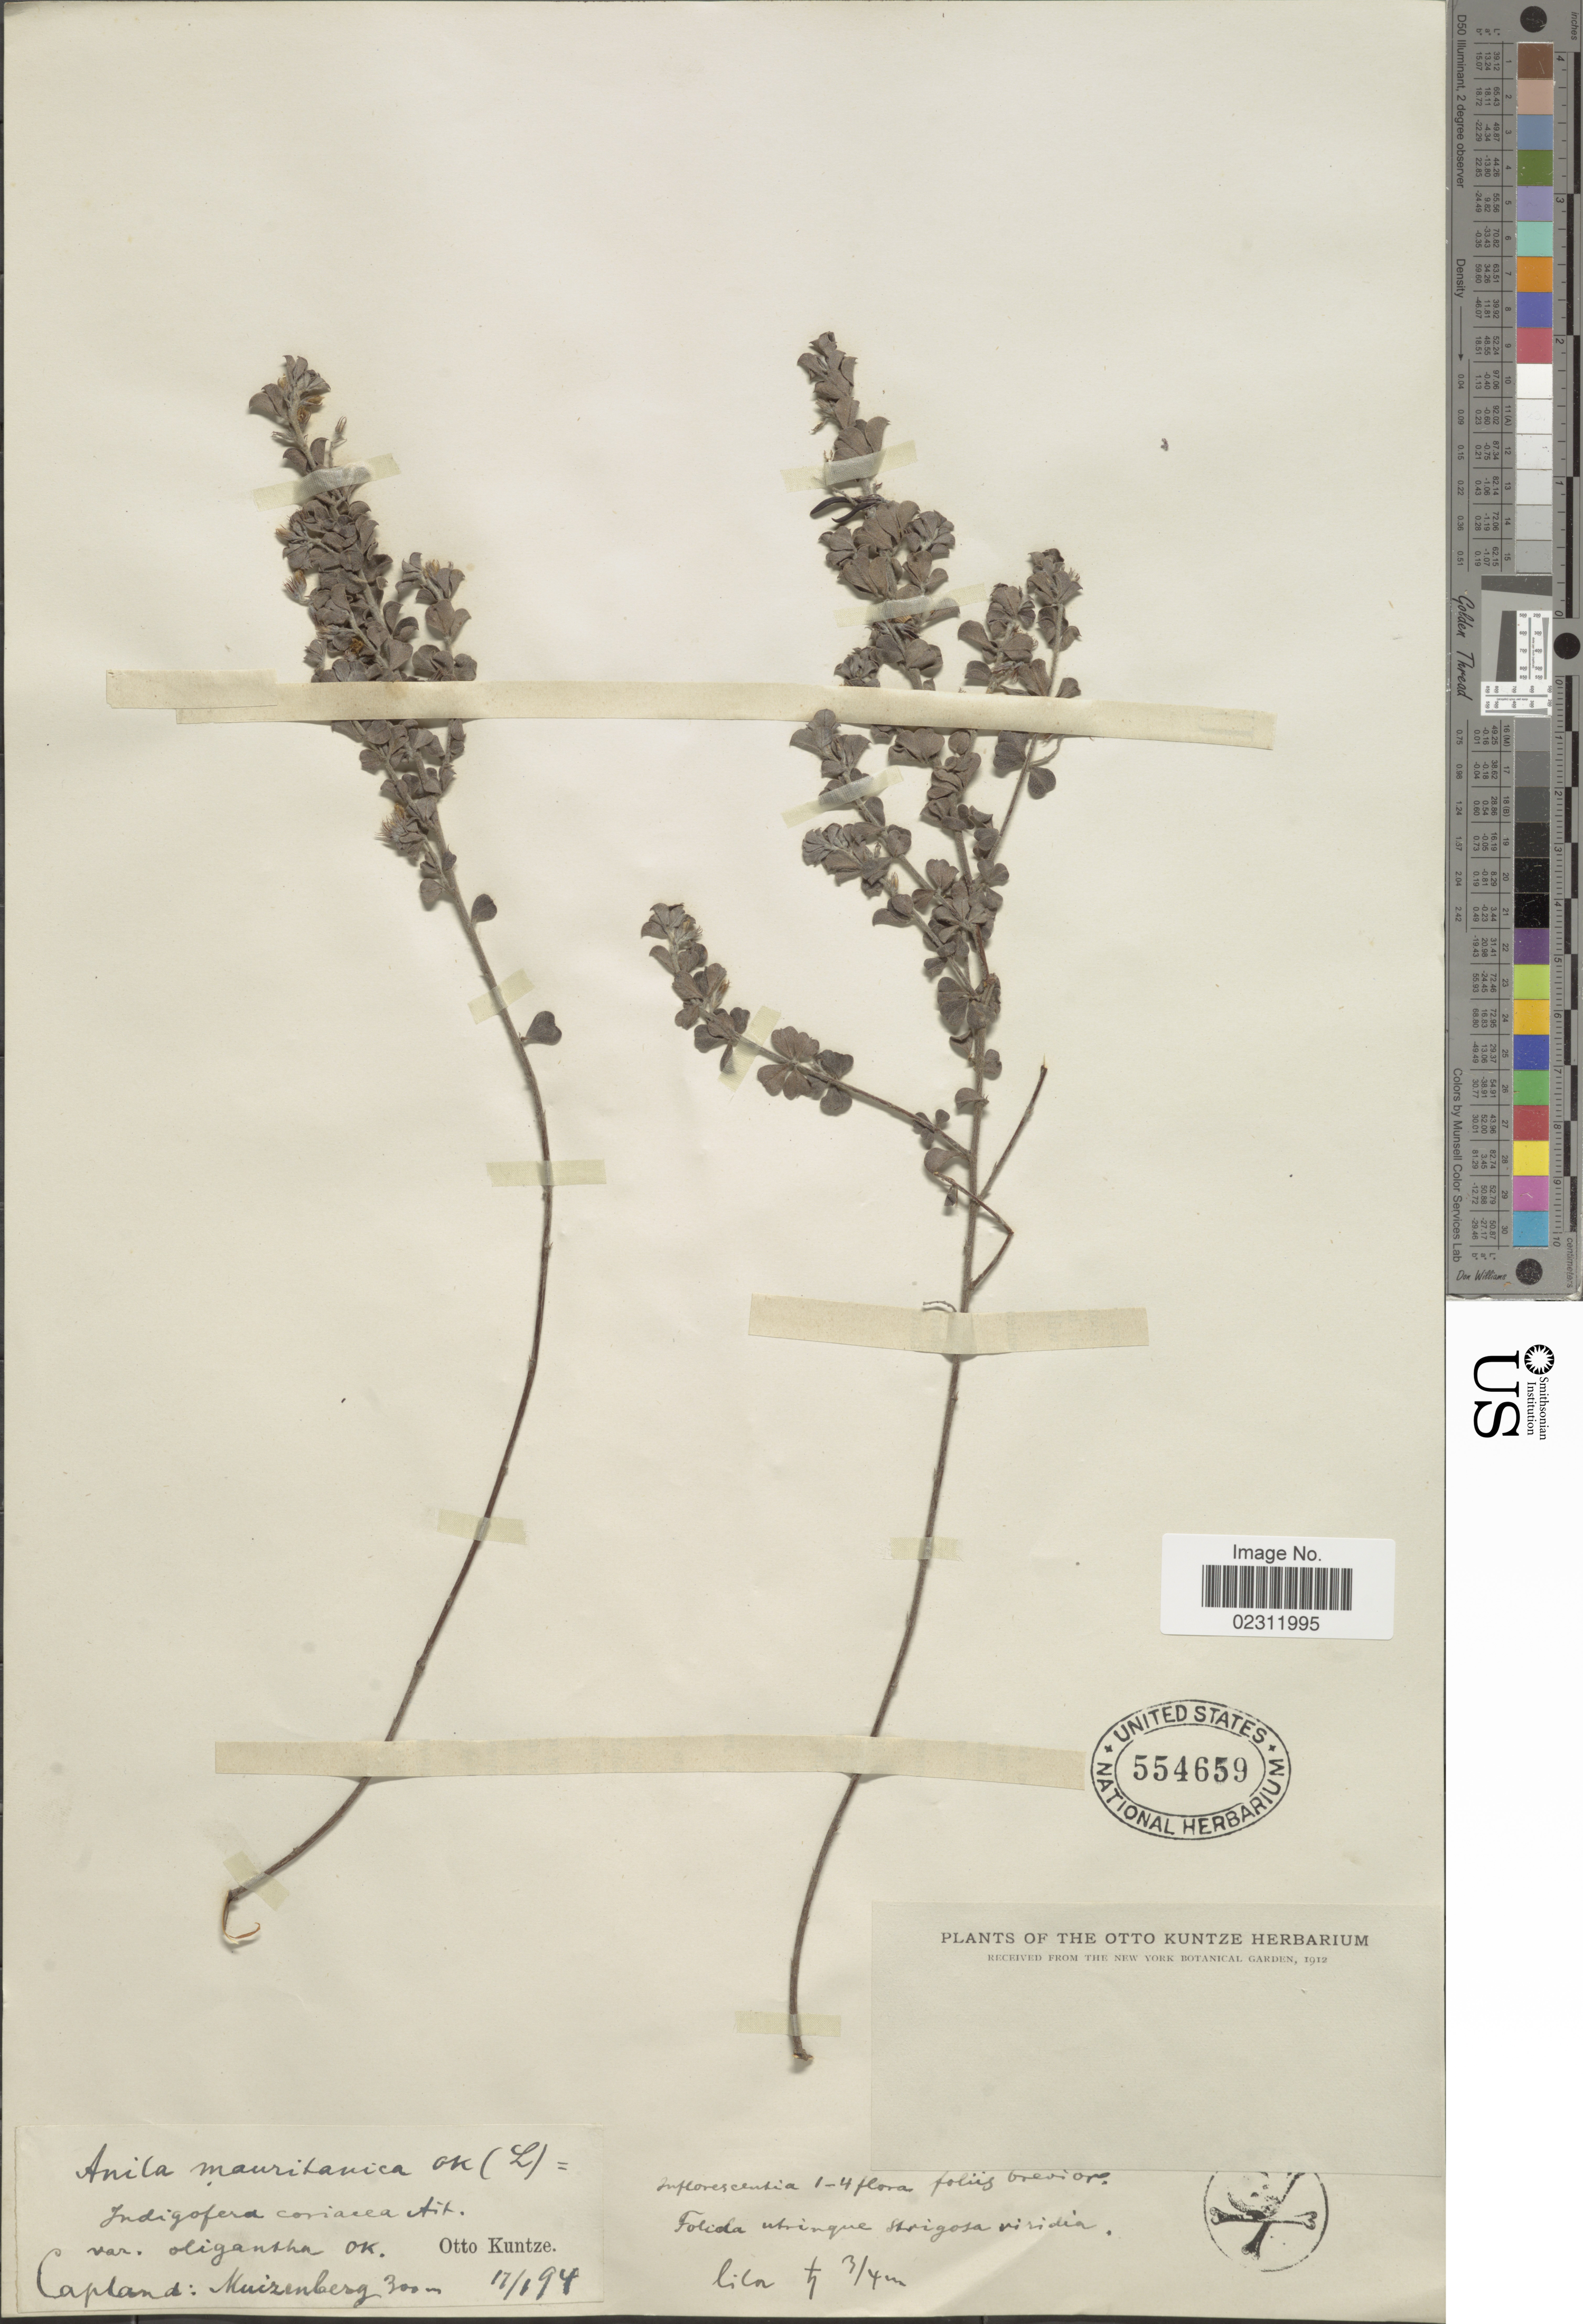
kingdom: Plantae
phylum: Tracheophyta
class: Magnoliopsida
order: Fabales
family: Fabaceae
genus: Indigofera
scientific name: Indigofera mauritanica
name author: Thunb.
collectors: C.E.O. Kuntze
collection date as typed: Transcribed d/m/y: 17/1/94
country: South Africa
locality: Capland, Muizenberg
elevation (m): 300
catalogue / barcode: US 554659